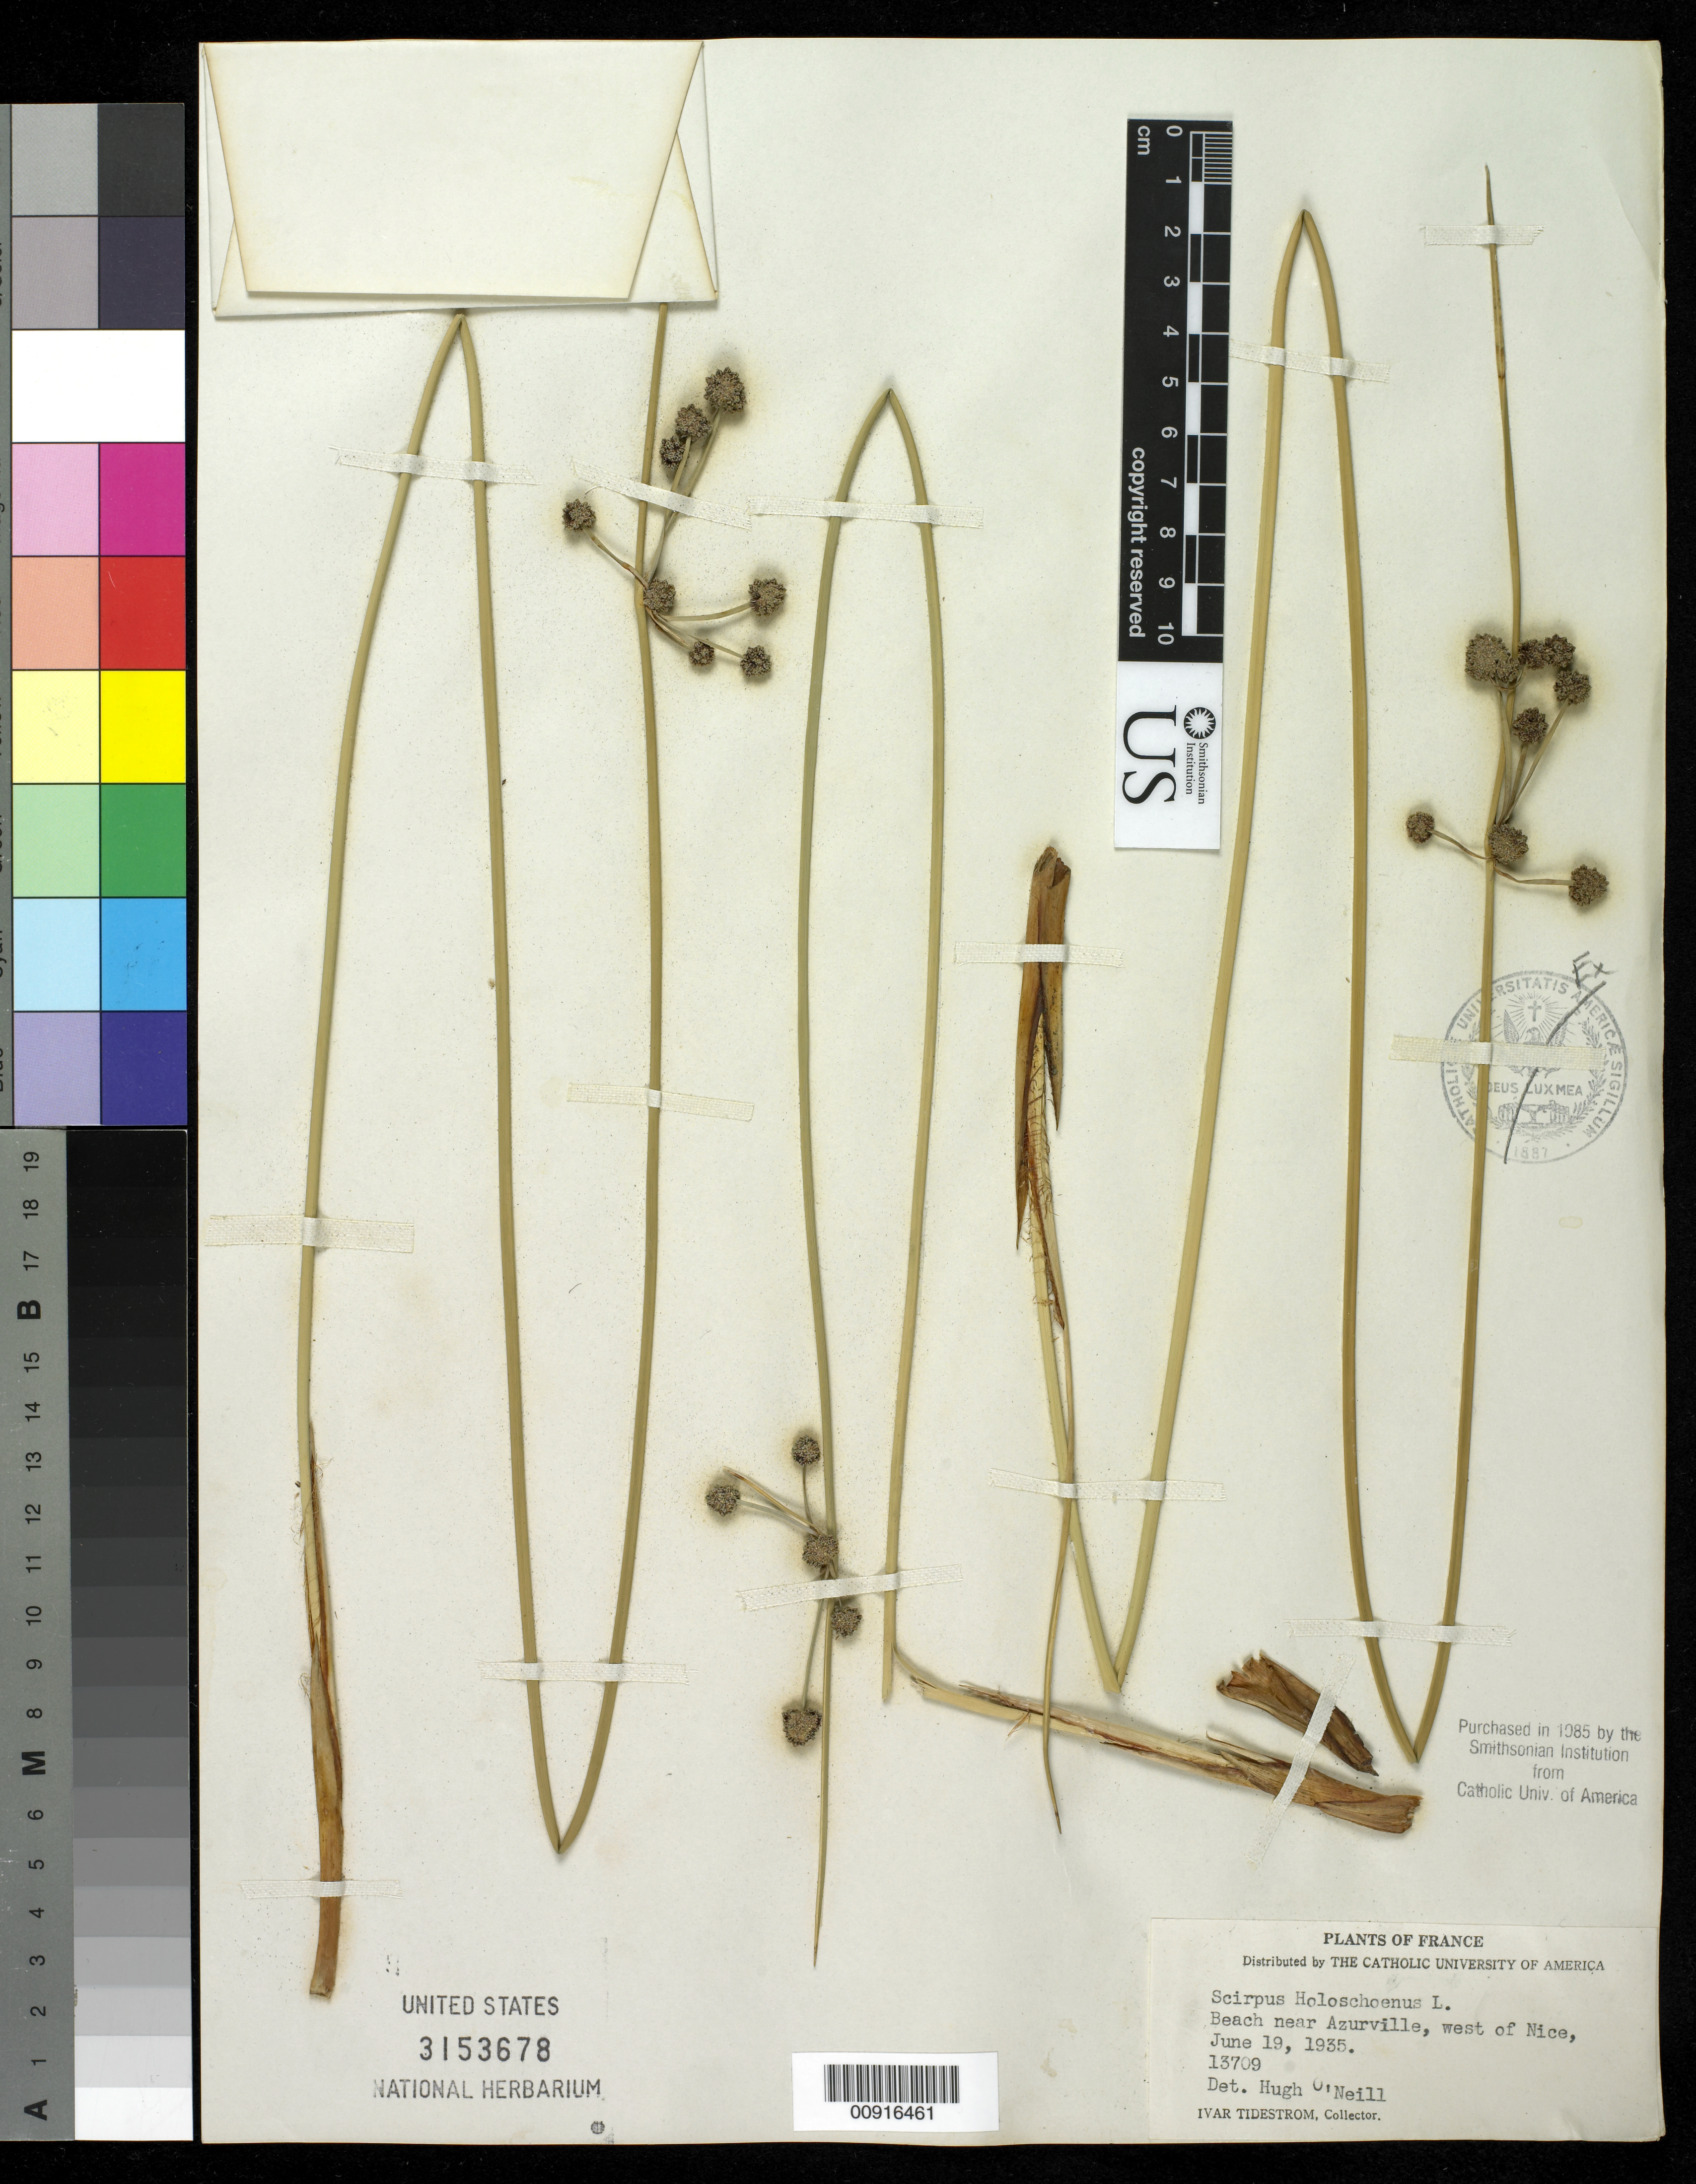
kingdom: Plantae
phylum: Tracheophyta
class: Liliopsida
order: Poales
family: Cyperaceae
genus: Scirpoides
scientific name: Scirpoides holoschoenus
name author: (L.) Soják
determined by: Strong, M. T., (US), Smithsonian Institution - National Museum of Natural History (UNITED STATES)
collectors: H. O'Neill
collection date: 1935-06-19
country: France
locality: Beach near Azurville, west of Nice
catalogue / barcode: US 3153678